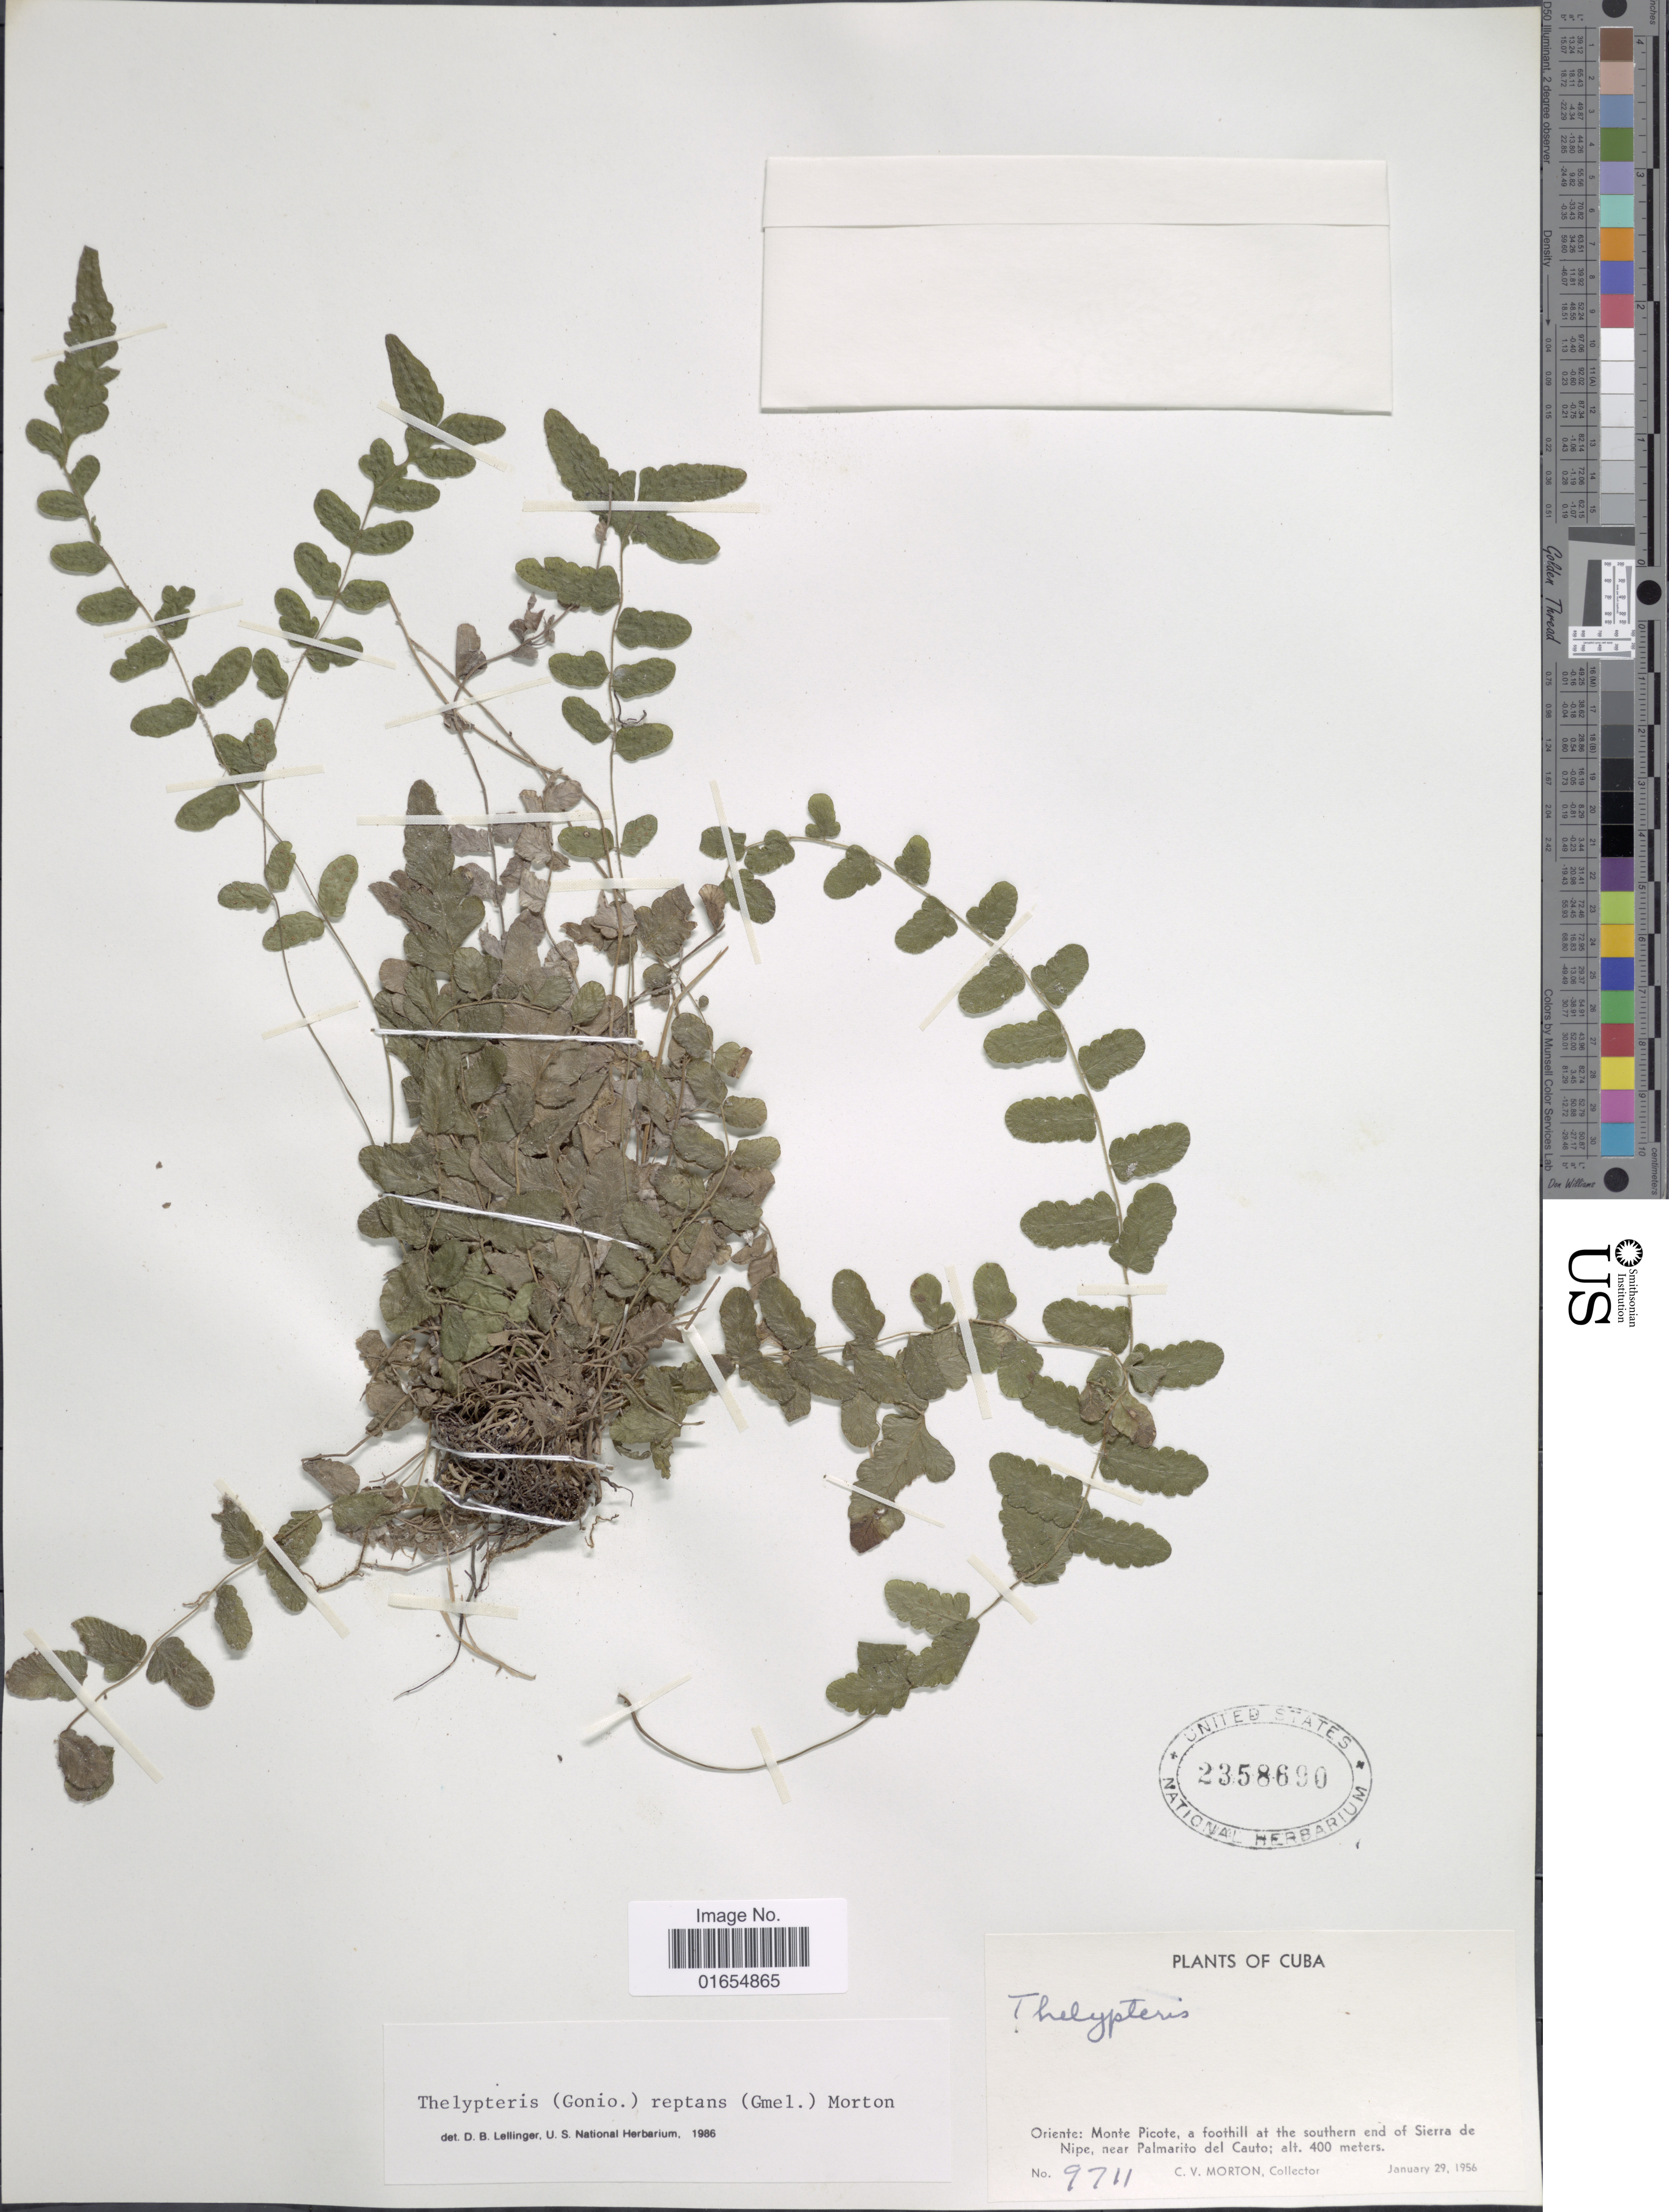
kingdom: Plantae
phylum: Tracheophyta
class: Polypodiopsida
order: Polypodiales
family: Thelypteridaceae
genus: Goniopteris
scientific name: Goniopteris reptans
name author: (J.F. Gmel.) C. Presl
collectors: C. V. Morton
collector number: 9711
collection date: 1956-01-29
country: Cuba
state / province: Oriente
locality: Monte Picote, a foothill at the southern end of Sierra de Nipe, near Palmarito del Cauto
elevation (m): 400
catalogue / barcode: US 2358690